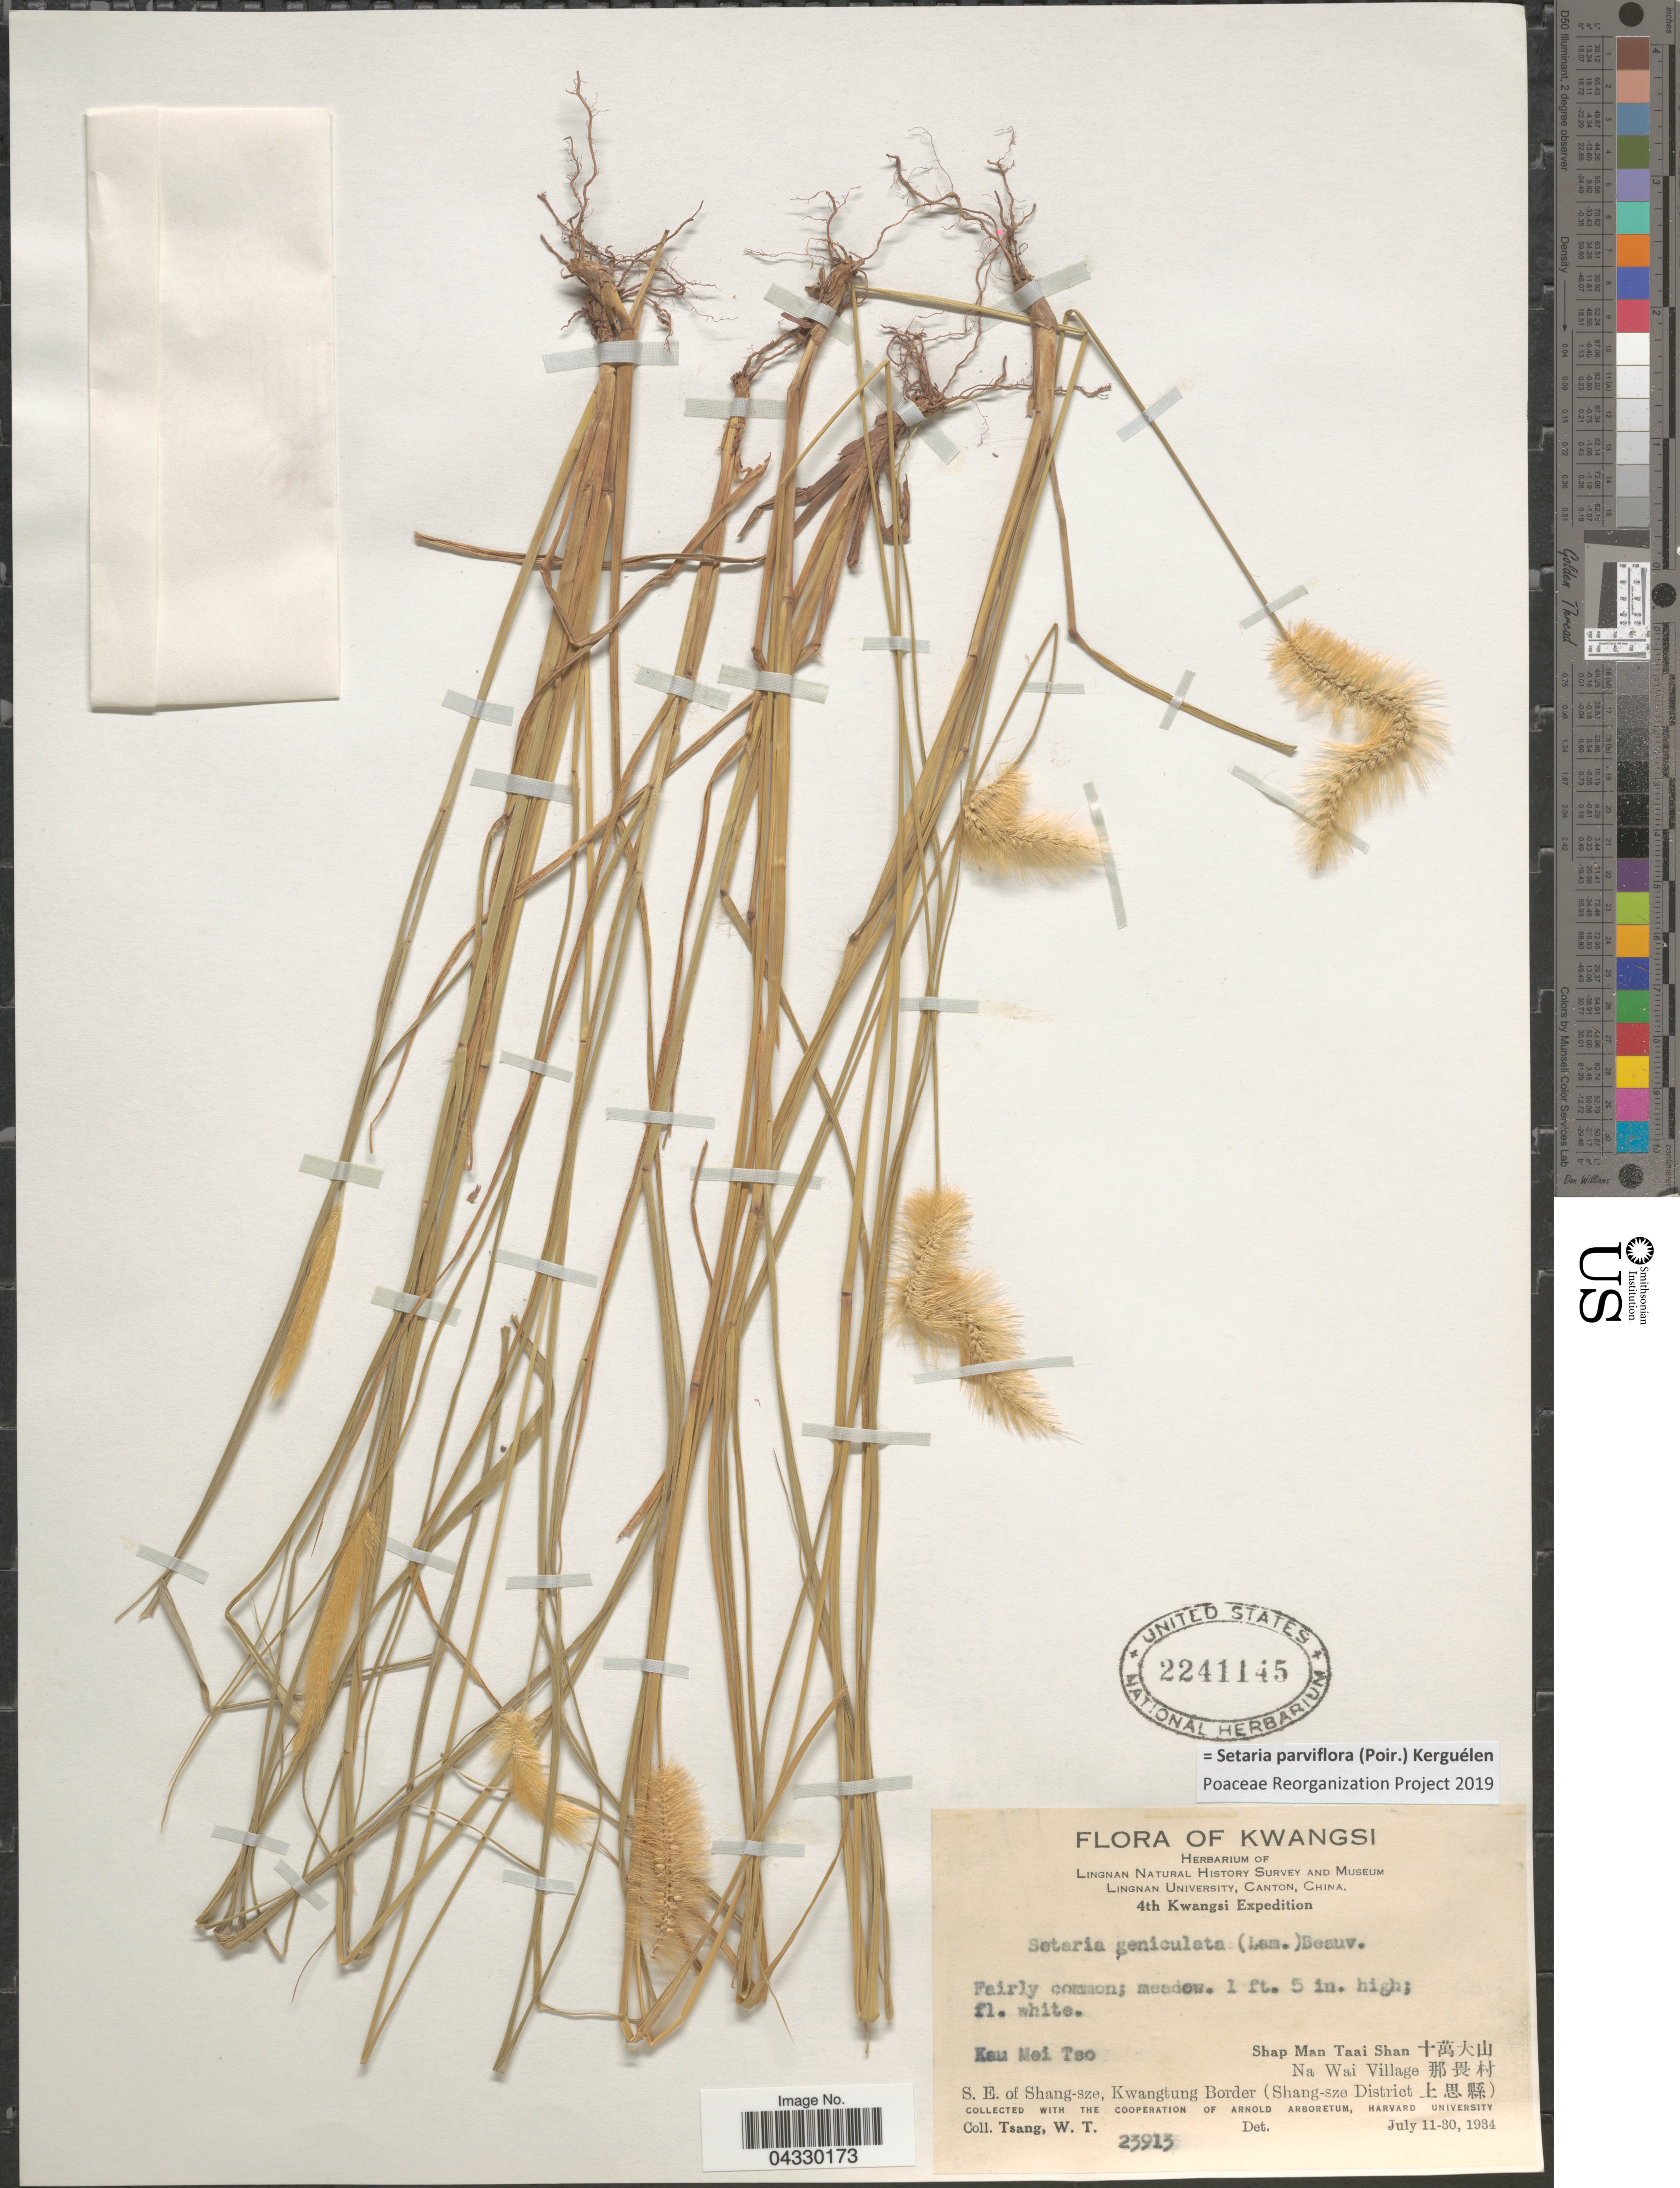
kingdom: Plantae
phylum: Tracheophyta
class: Liliopsida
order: Poales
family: Poaceae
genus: Setaria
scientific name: Setaria parviflora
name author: (Poir.) Kerguélen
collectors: W. T. Tsang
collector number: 23913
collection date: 1934-07-11/1934-07-30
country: China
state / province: Guangxi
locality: Kwangsi. 4th Kwangsi Expedition. Kau Mei Tso. Shap Man Taai Shan. X. Na Wai Village X. S.E. of Shang-sze, Kwangtung Border (Shang-sze District X).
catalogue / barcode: US 2241145